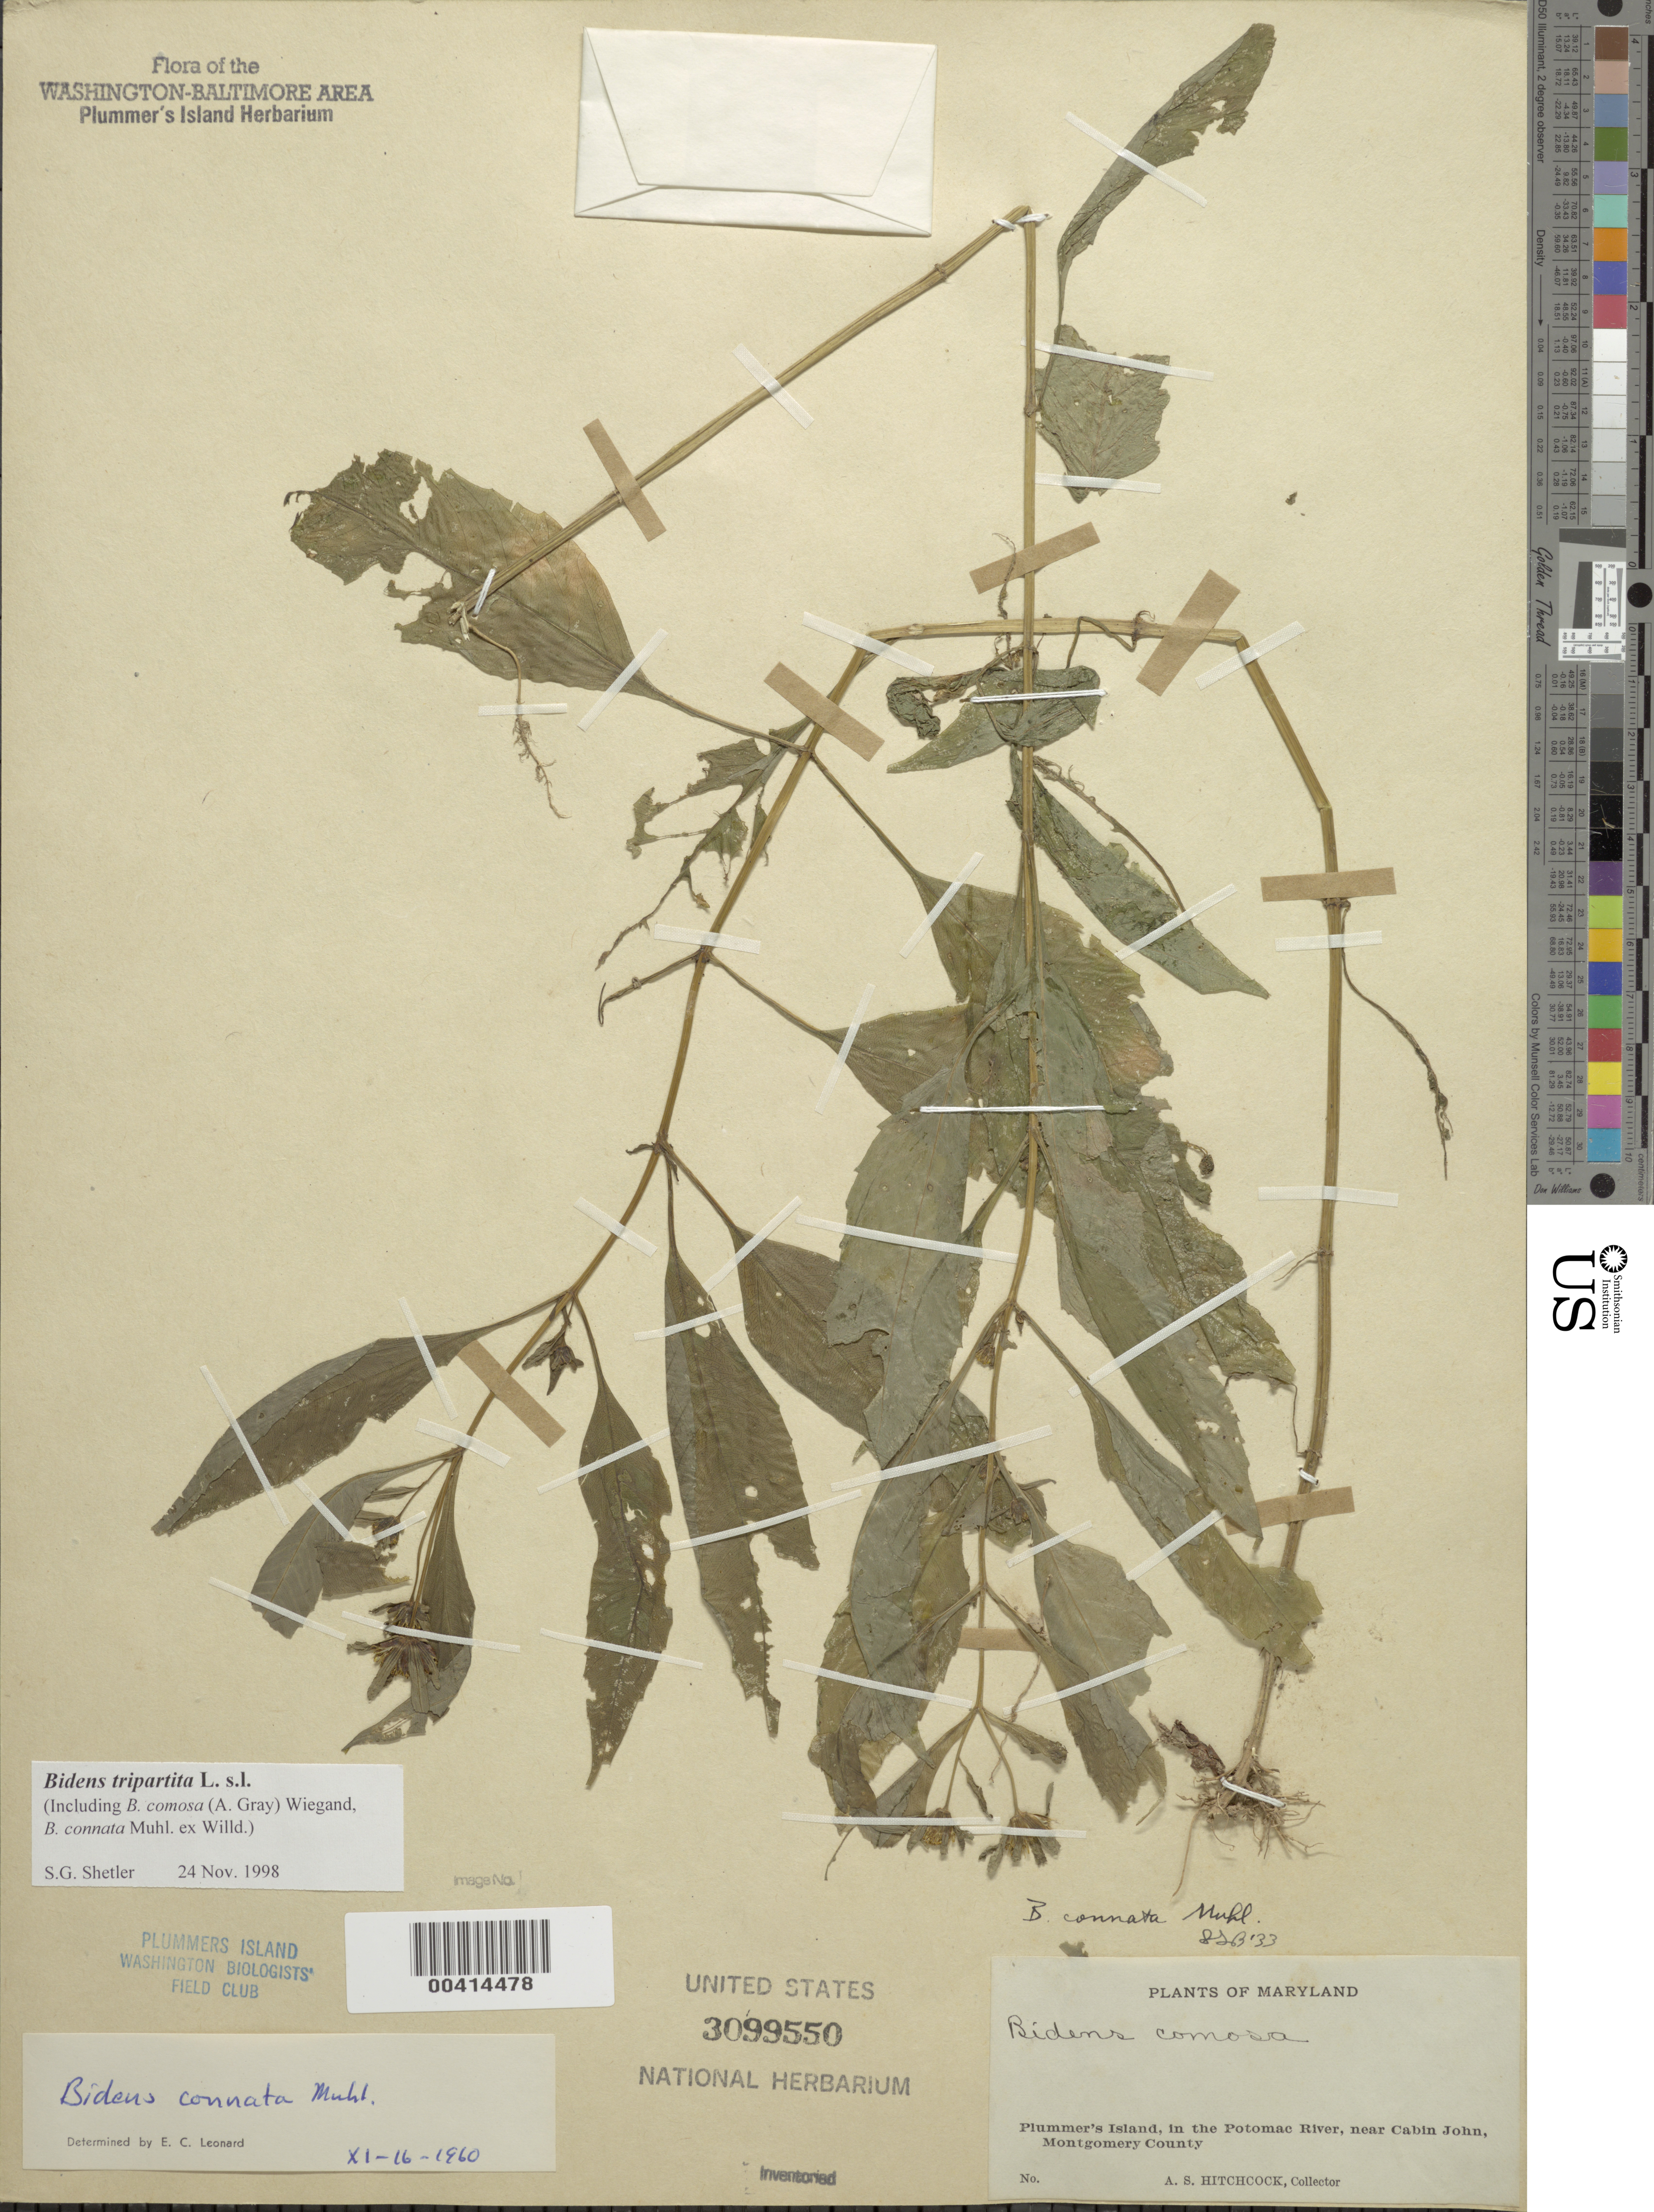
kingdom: Plantae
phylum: Tracheophyta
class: Magnoliopsida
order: Asterales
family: Asteraceae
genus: Bidens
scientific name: Bidens tripartita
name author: L.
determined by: Shetler, Stanwyn G., (US), NMNH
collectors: A. S. Hitchcock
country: United States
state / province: Maryland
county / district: Montgomery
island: Plummers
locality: Plummer's Island C. & O. Canal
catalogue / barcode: US 3099550